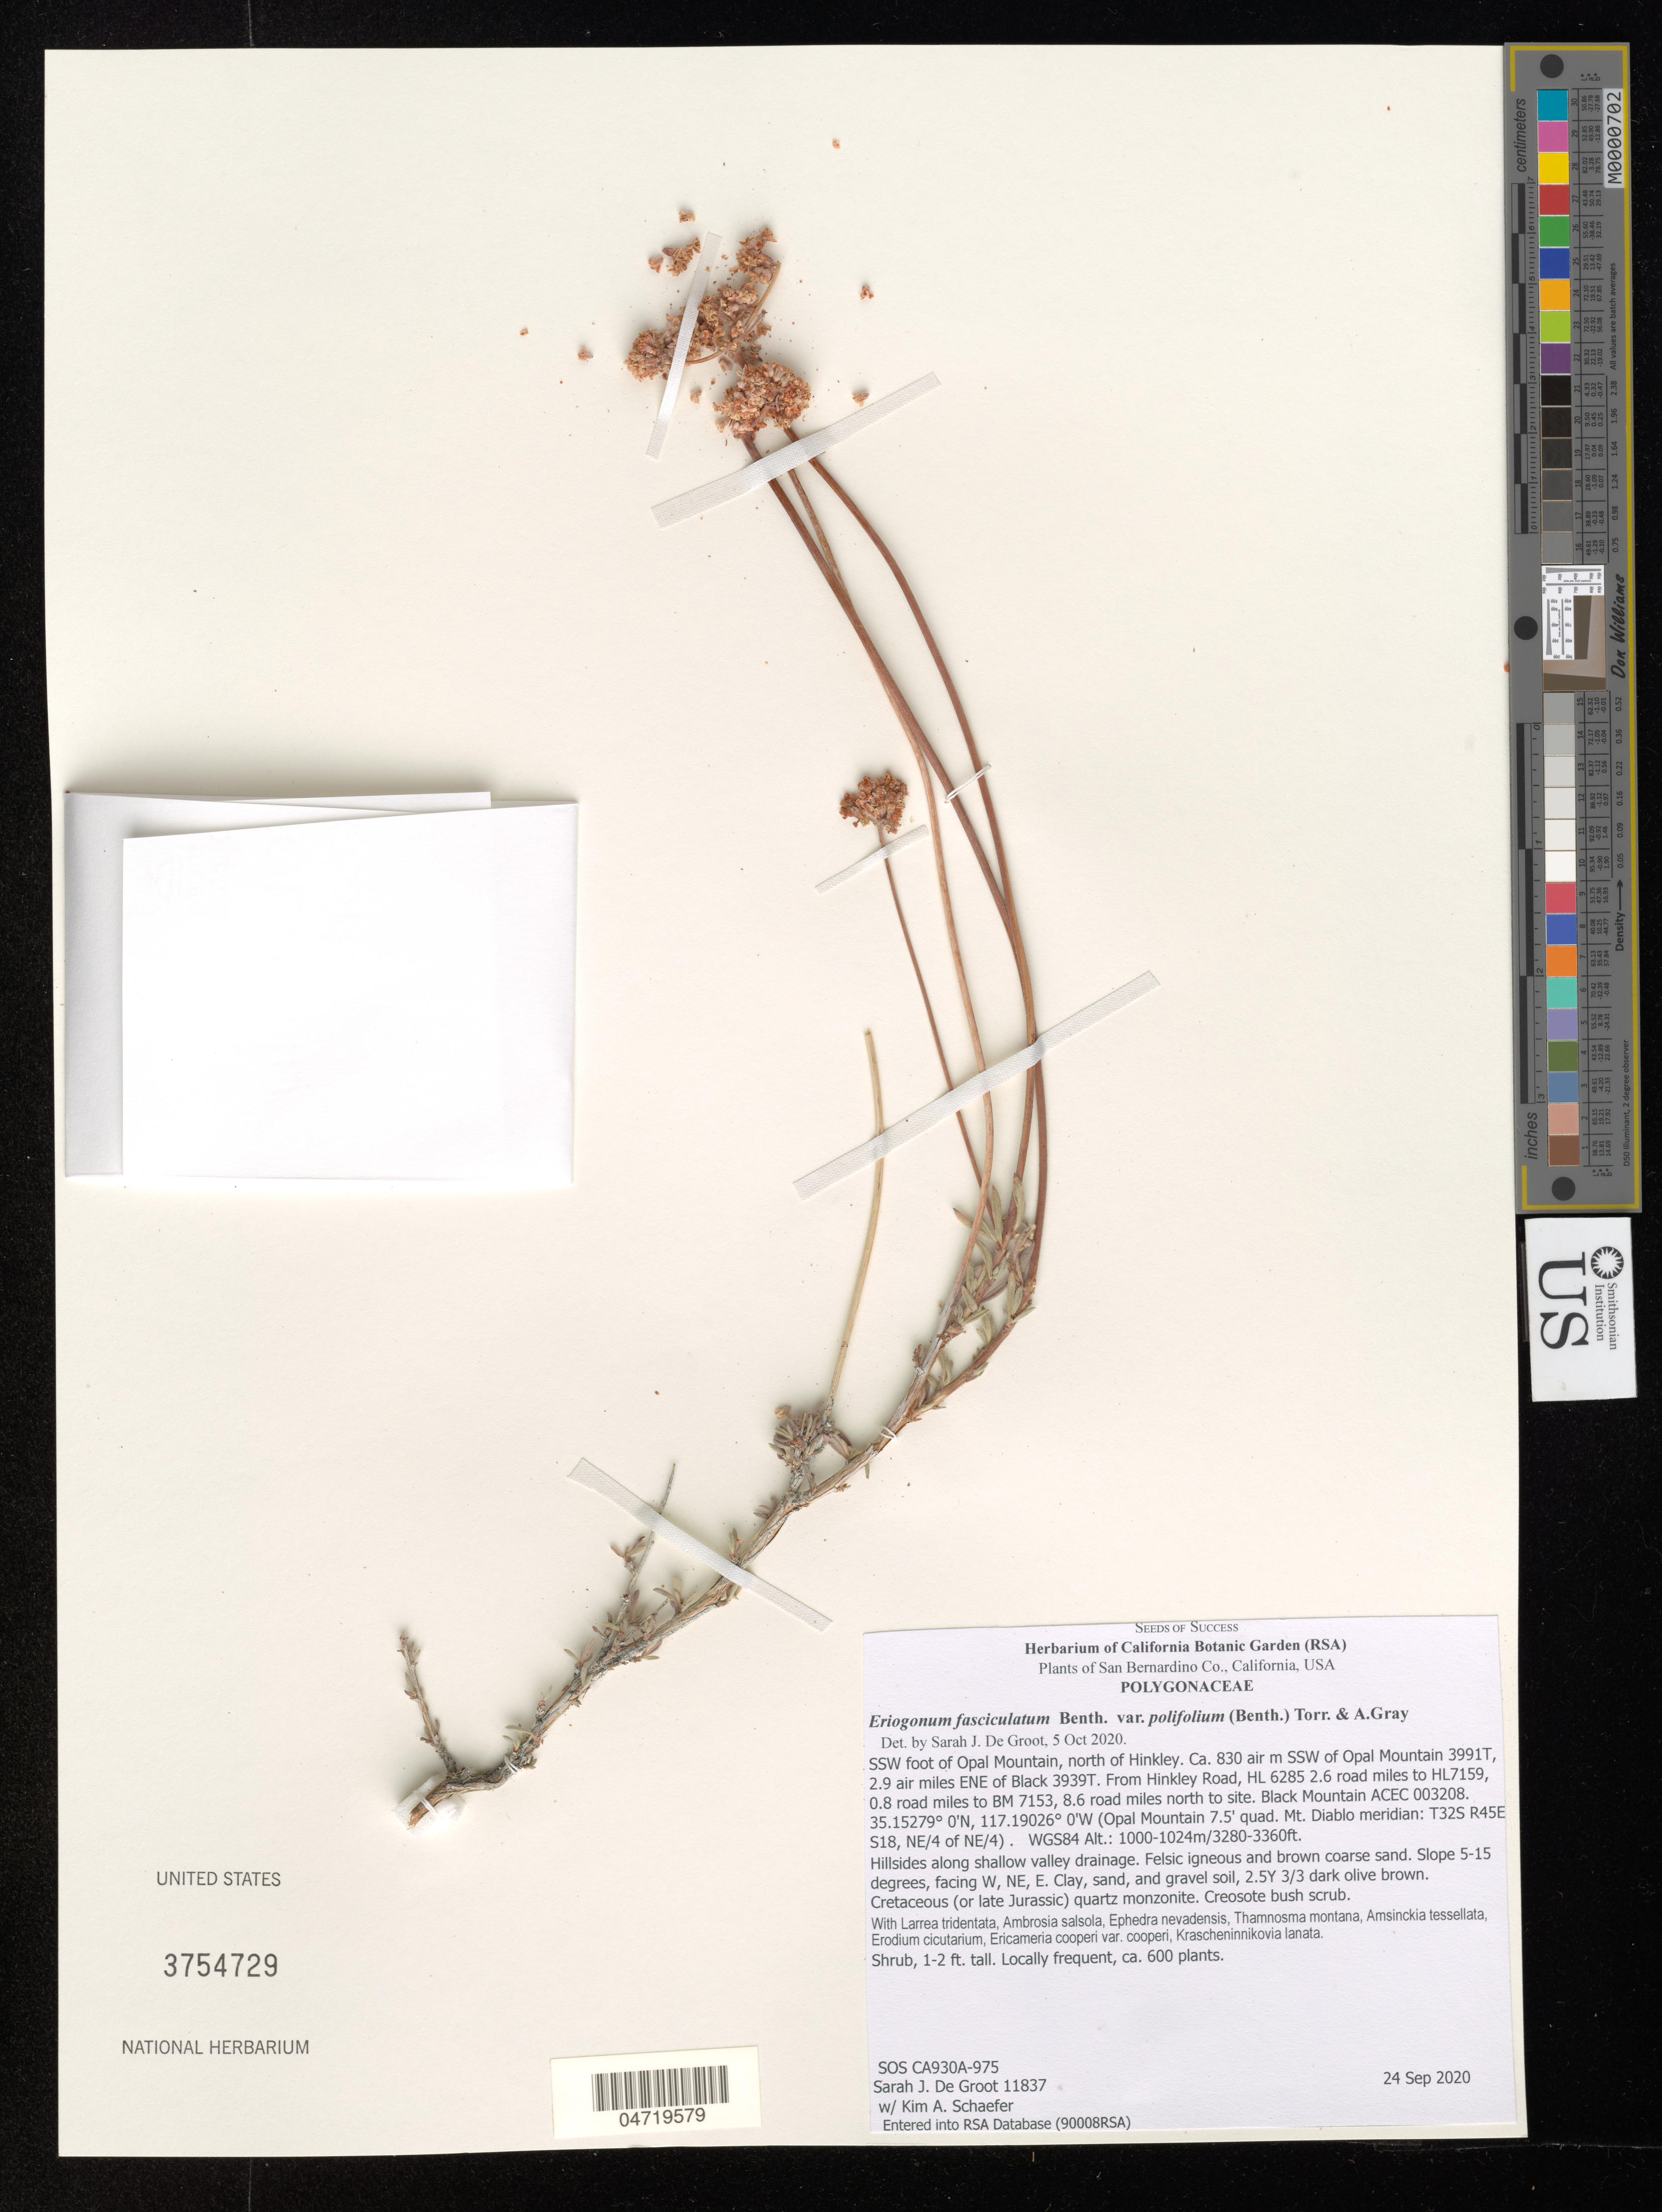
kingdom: Plantae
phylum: Tracheophyta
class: Magnoliopsida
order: Caryophyllales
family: Polygonaceae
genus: Eriogonum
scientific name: Eriogonum fasciculatum var. polifolium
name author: (Benth.) Torr. & A. Gray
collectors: S. De Groot & K. Schaefer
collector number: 11837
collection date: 2020-09-24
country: United States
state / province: California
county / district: San Bernardino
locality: San Bernardino Co. SSW foot of Opal Mountain, north of Hinkley. Ca. 830 air m SSW of Opal Mountain 3991T, 2.9 air miles ENE of Black 3939T. From Hinkley Road, HL 6285 2.6 road miles to HL7159, 0.8 road miles to BM 7153, 8.6 road miles north to site. Black Mountain ACEC 003208. (Opal Mountain 7.5' quad. Mt. Diablo meridian: T32S R45E S18, NE/4 of NE/4). WGS84.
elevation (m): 1000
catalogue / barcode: US 3754729